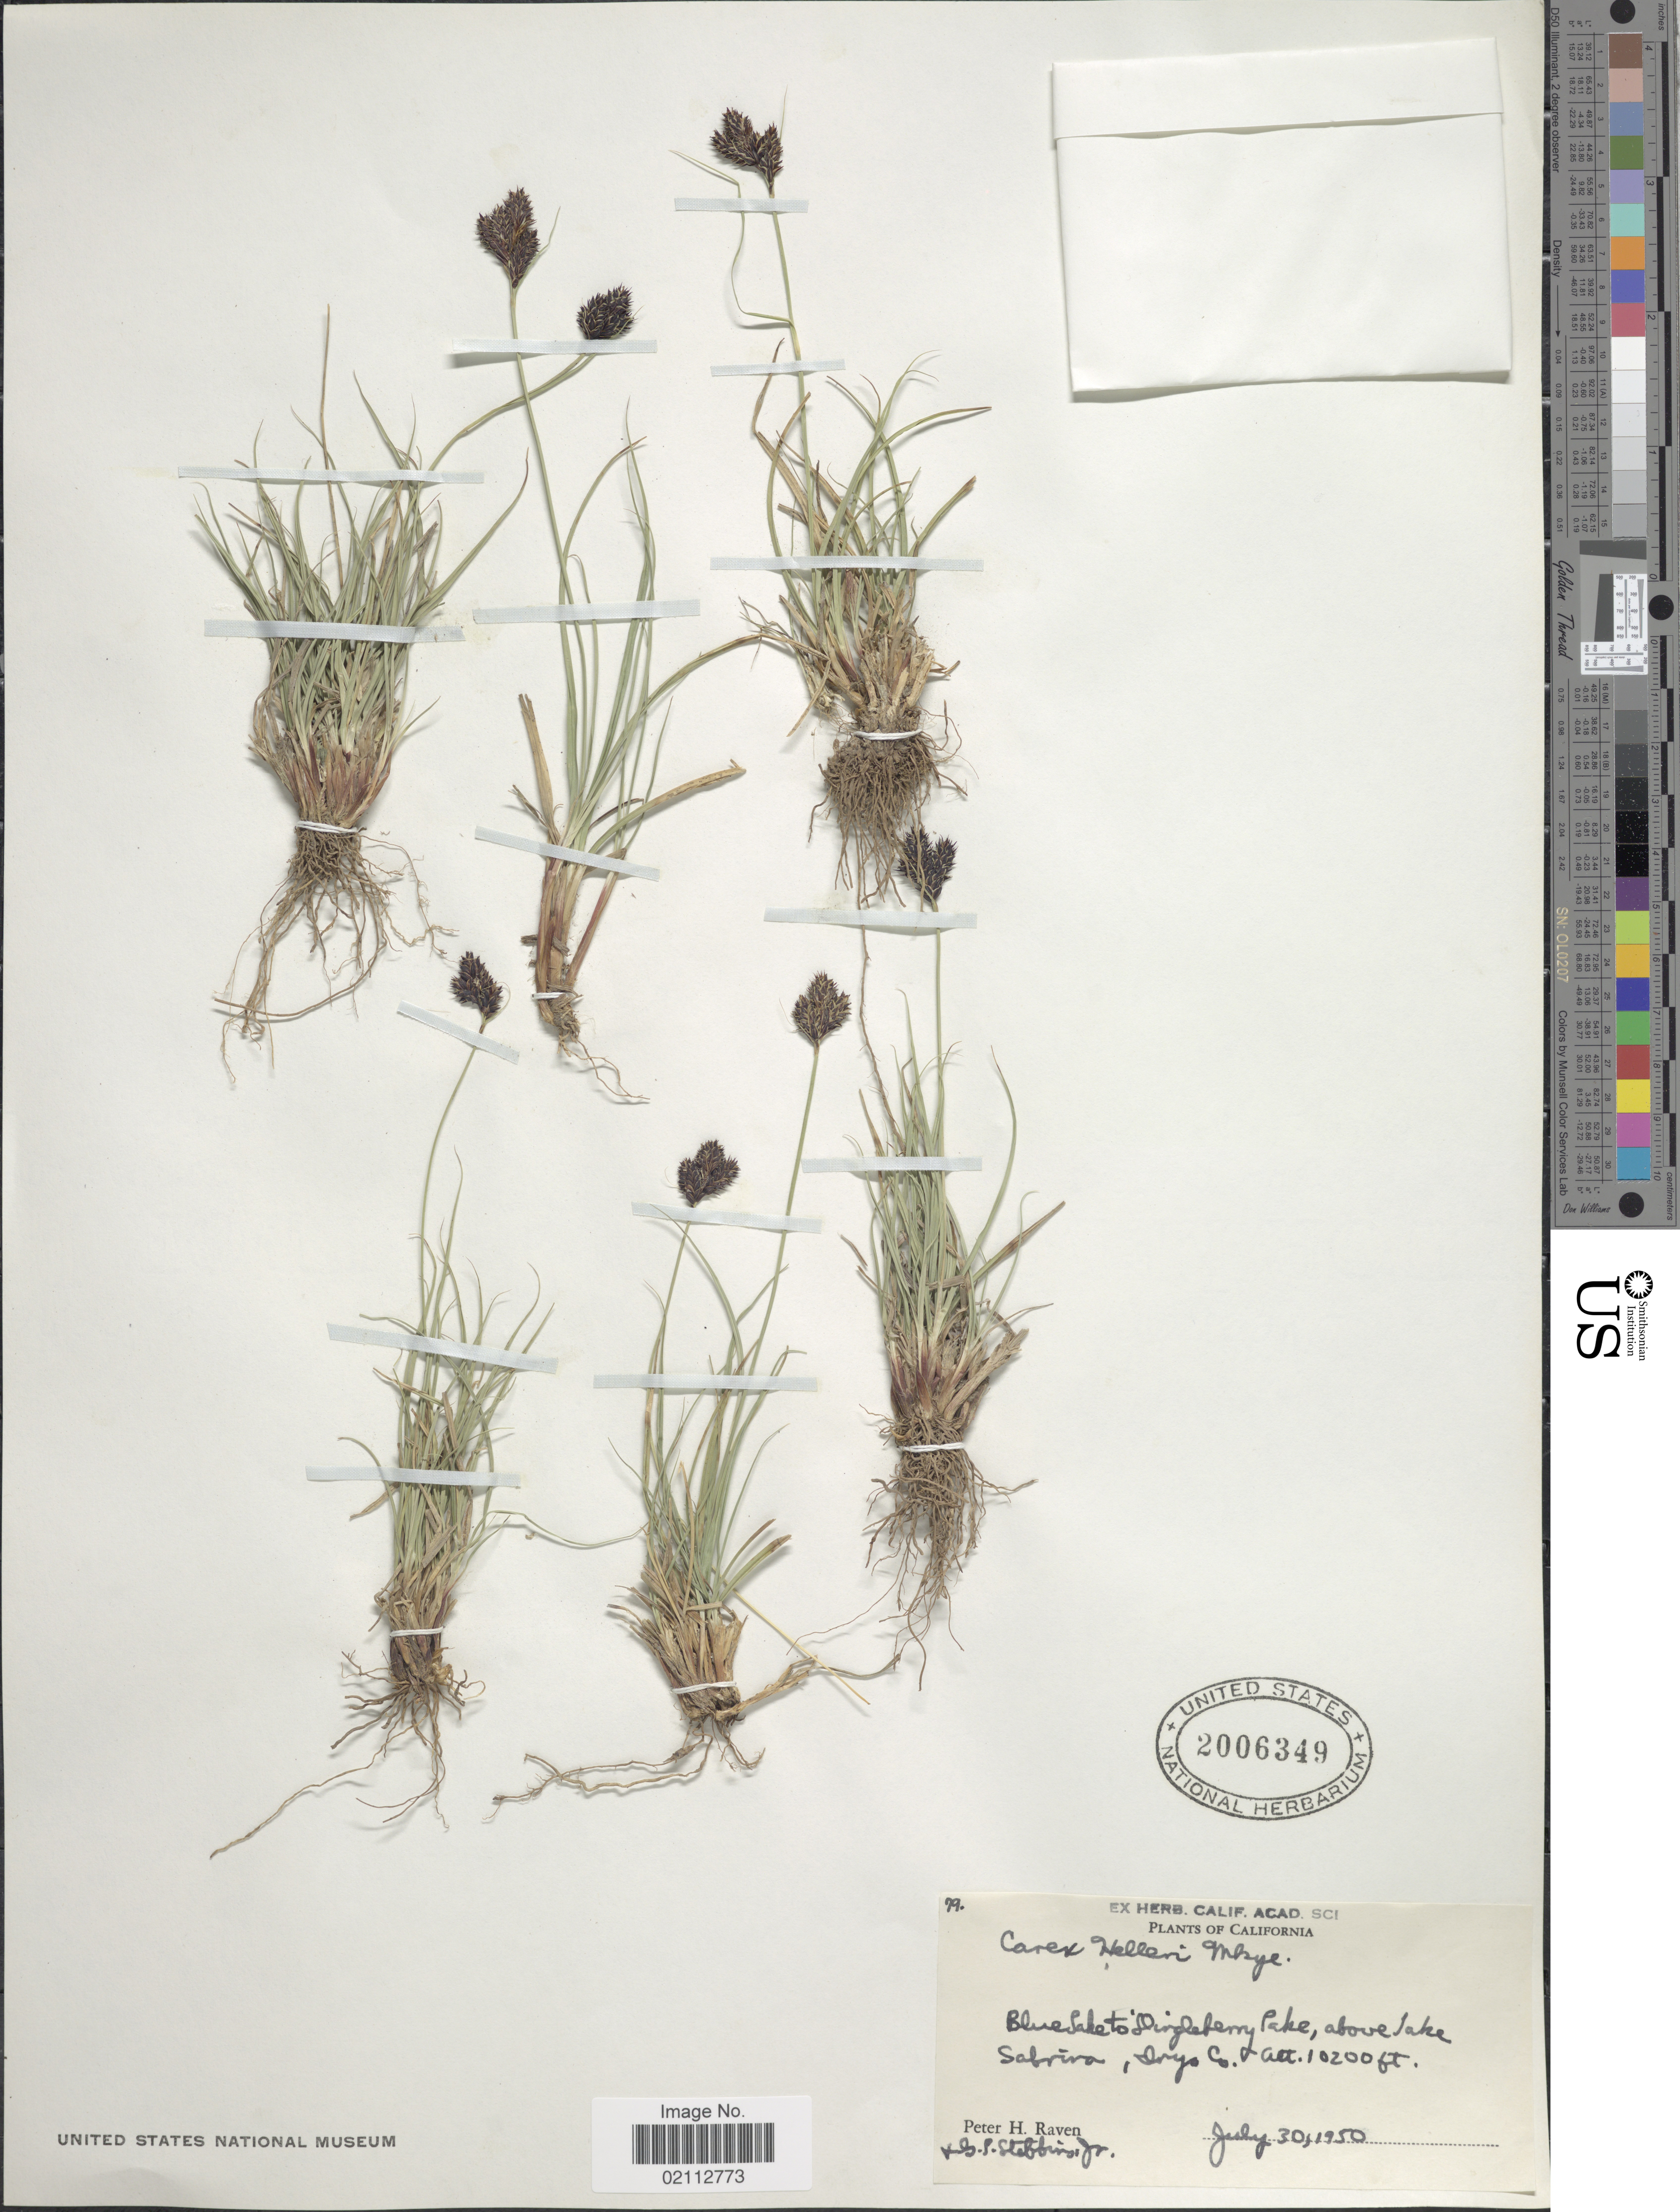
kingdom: Plantae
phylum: Tracheophyta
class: Liliopsida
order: Poales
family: Cyperaceae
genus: Carex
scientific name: Carex helleri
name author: Mack.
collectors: P. Raven & G. L. Stebbins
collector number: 79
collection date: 1950-07-30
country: United States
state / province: California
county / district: Inyo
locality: Blue Lake to Dingleberry Lake, above Lake Sabrina, Inyo Co.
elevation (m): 3109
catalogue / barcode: US 2006349